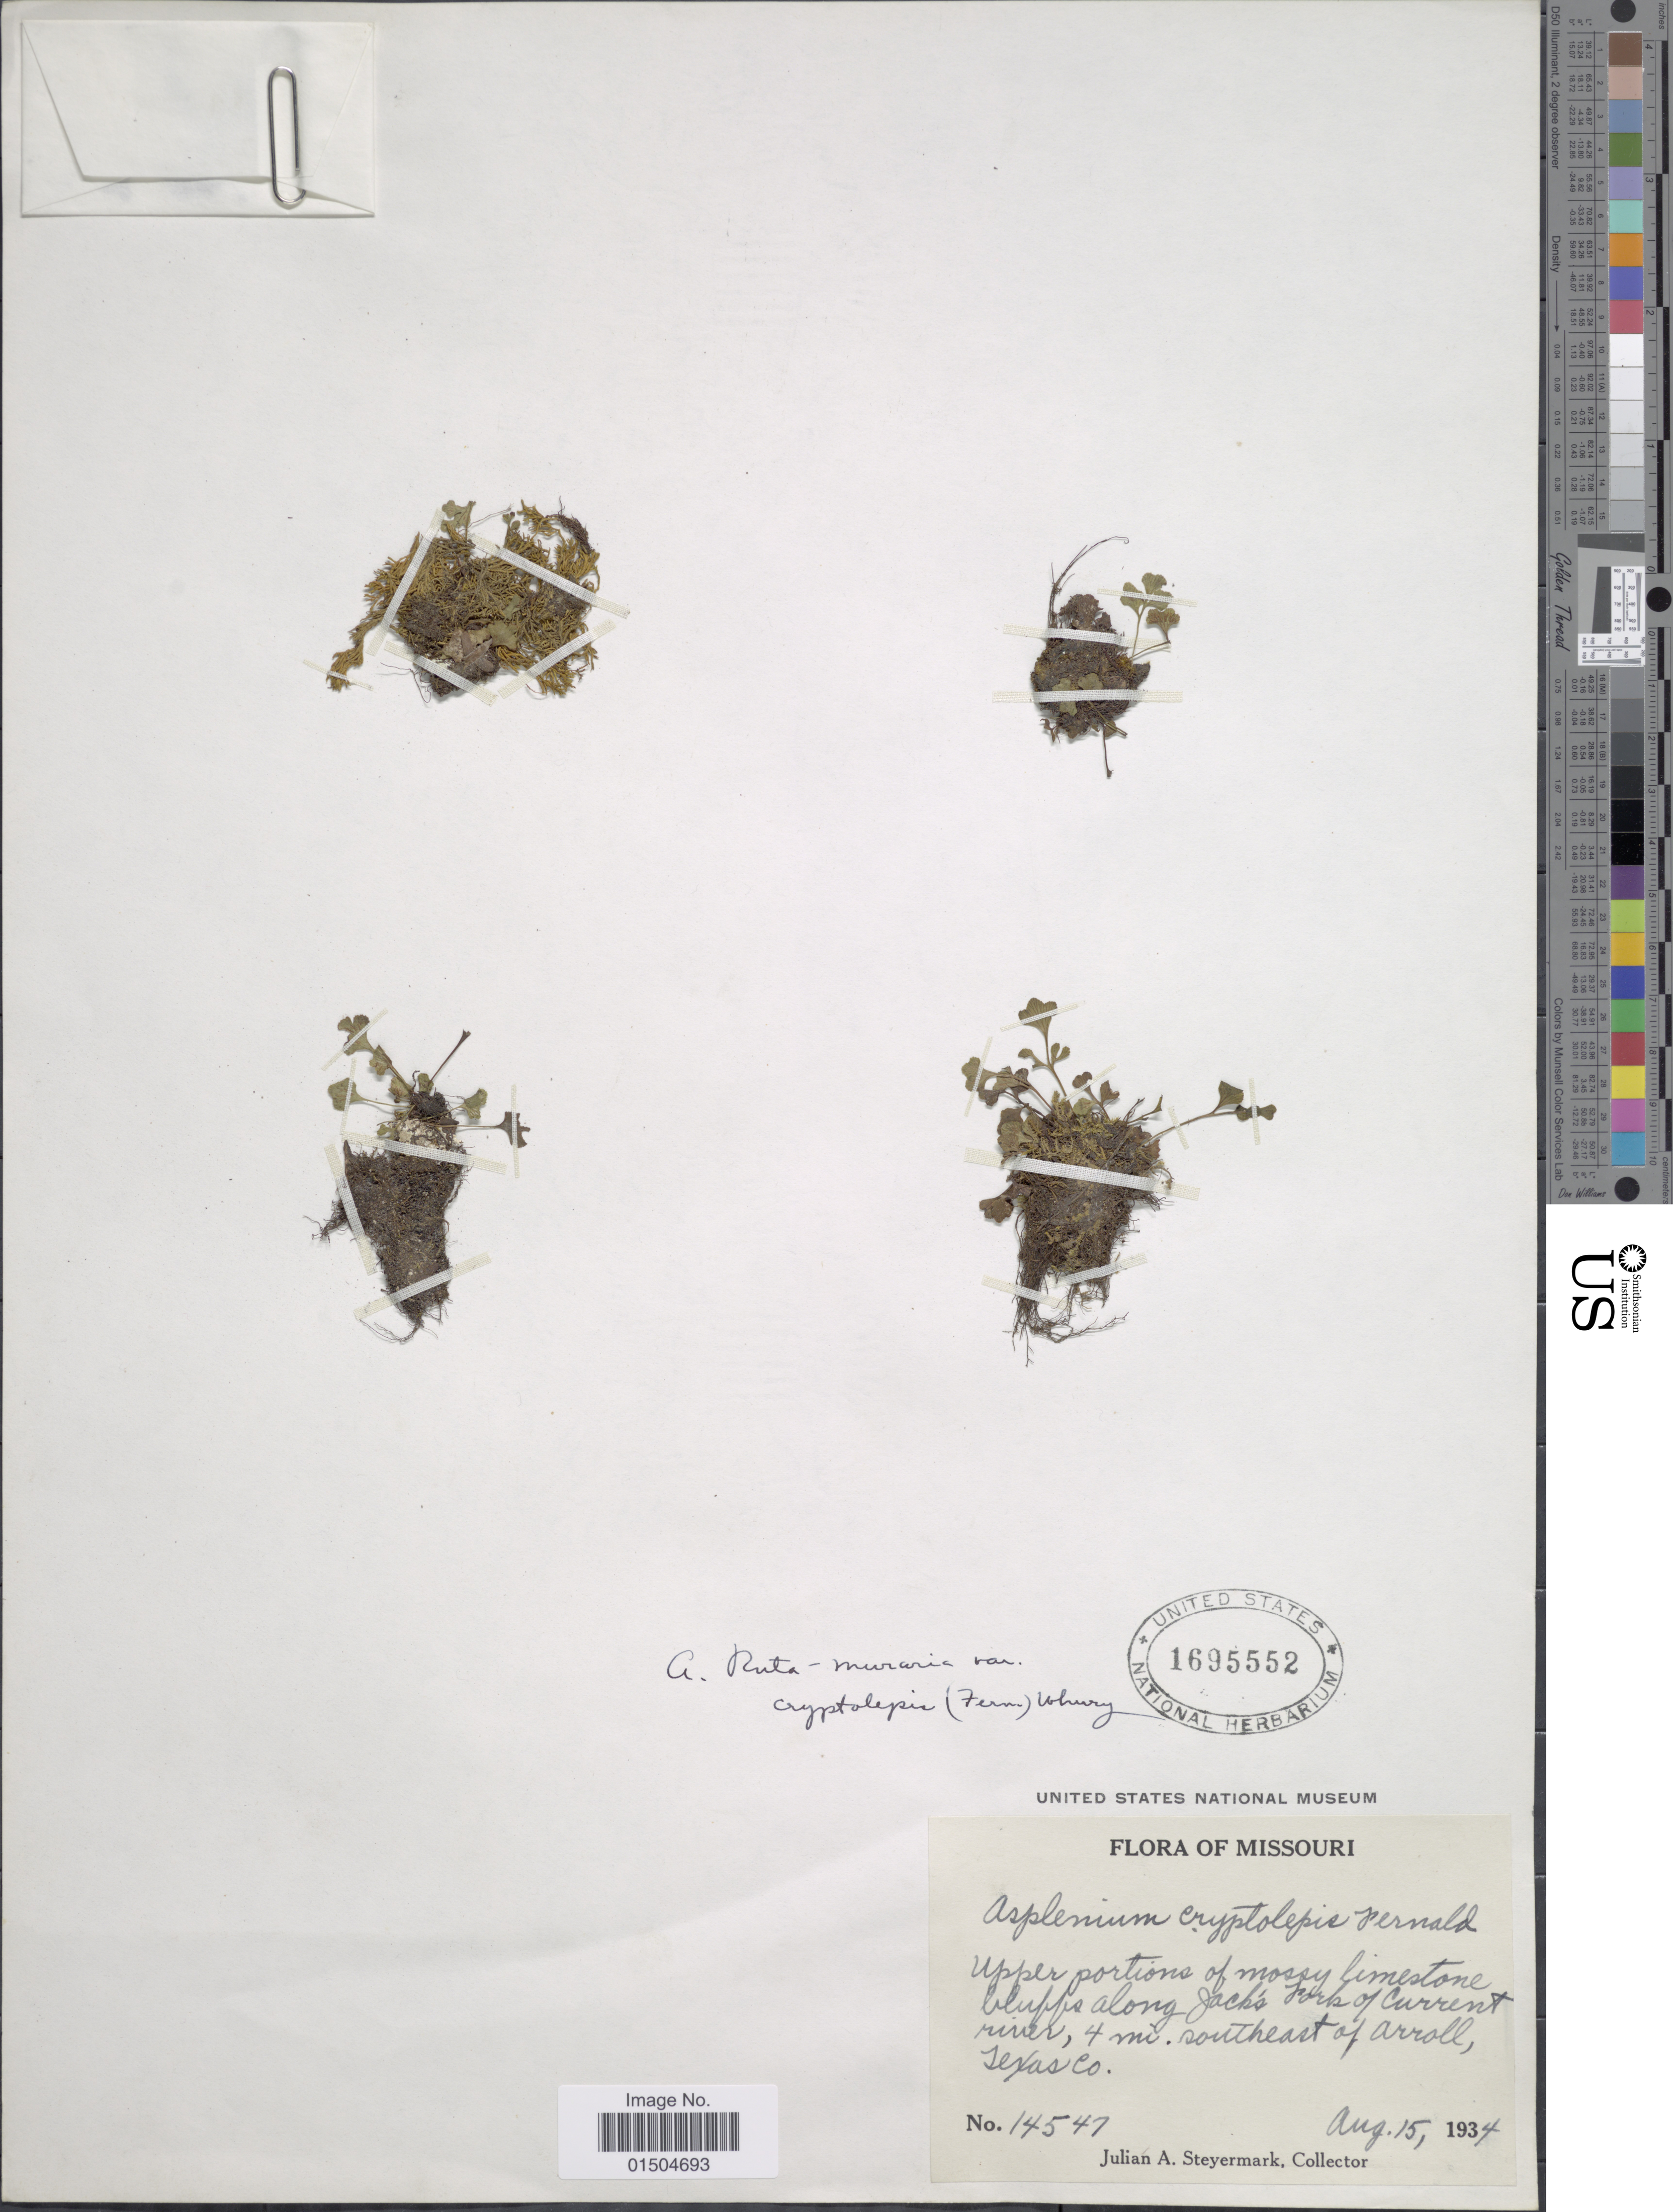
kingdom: Plantae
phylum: Tracheophyta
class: Polypodiopsida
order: Polypodiales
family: Aspleniaceae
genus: Asplenium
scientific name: Asplenium ruta-muraria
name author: L.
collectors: J. Steyermark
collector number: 14547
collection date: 1934-08-15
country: United States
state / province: Missouri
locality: Texas County, Upper portions of mossy limestone bluffs along Jack's Fork of Current river, 4 mi. southeast of Arroll.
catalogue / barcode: US 1695552